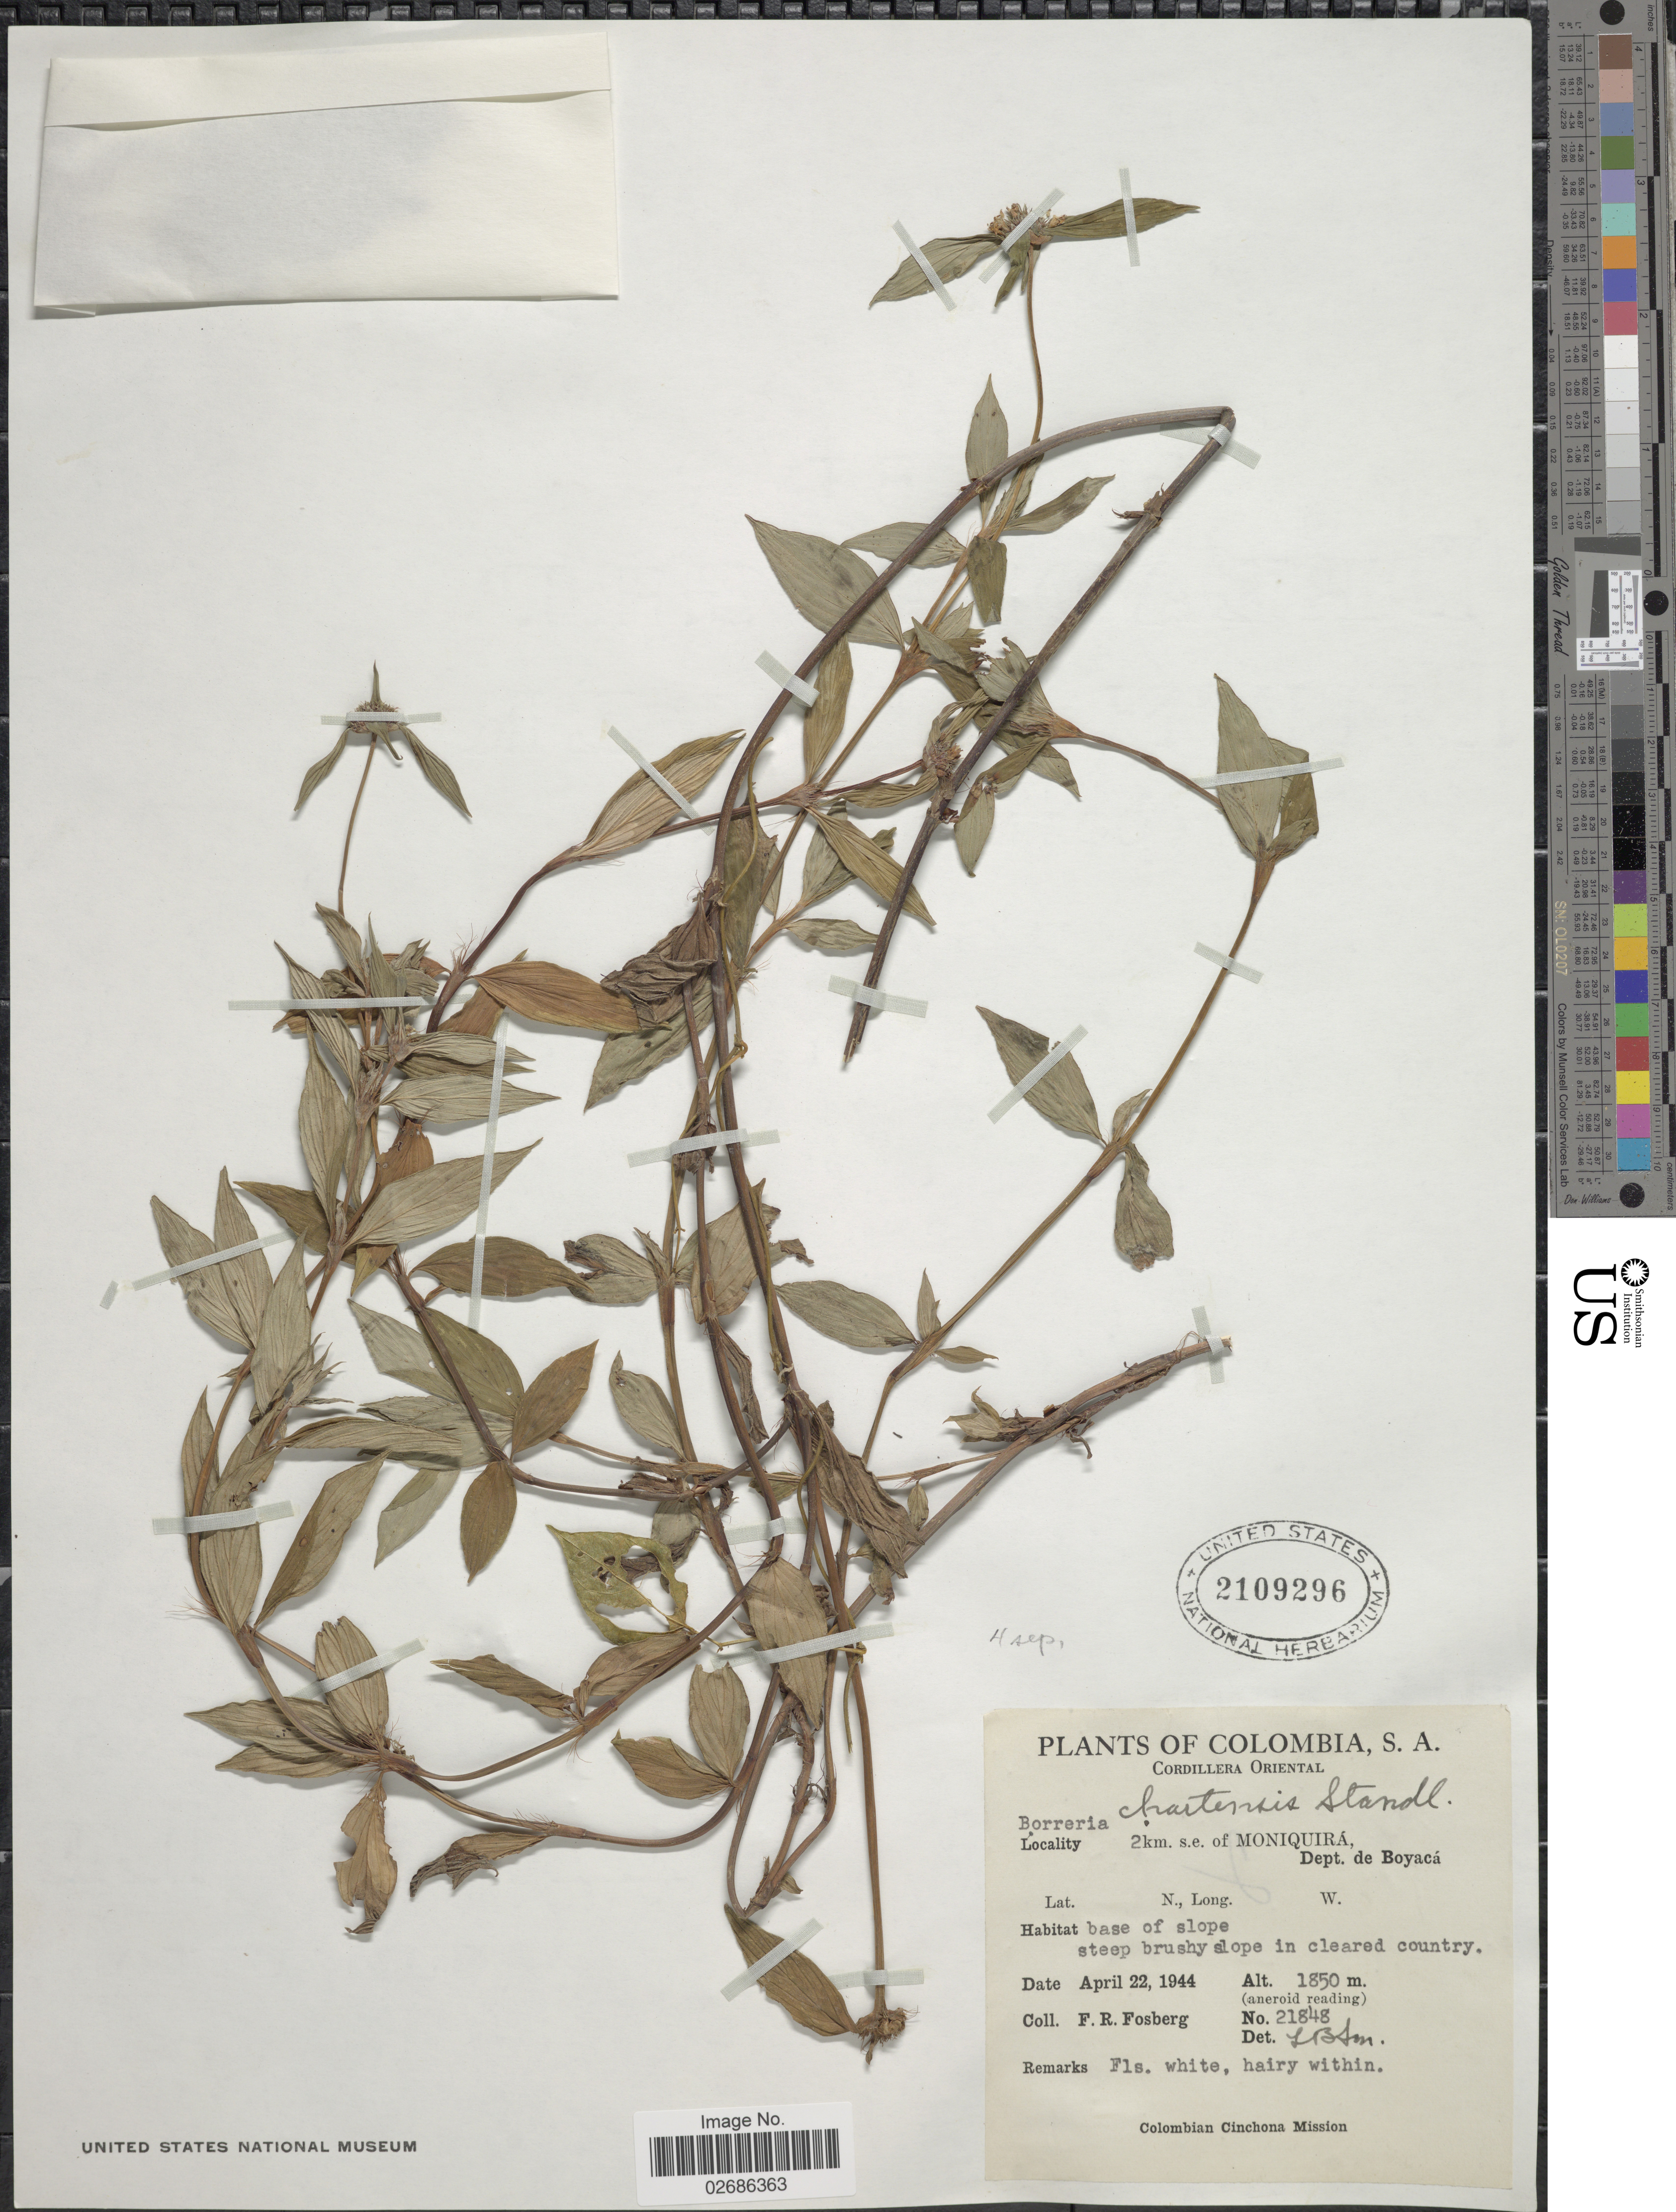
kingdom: Plantae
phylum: Tracheophyta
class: Magnoliopsida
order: Gentianales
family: Rubiaceae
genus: Borreria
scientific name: Borreria chartensis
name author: Standl.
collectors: F. R. Fosberg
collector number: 21848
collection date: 1944-04-22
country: Colombia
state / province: Boyacá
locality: Cordillera Oriental, 2km. s.e. of Moniquira, Dept.de Boyaca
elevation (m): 1850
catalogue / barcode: US 2109296